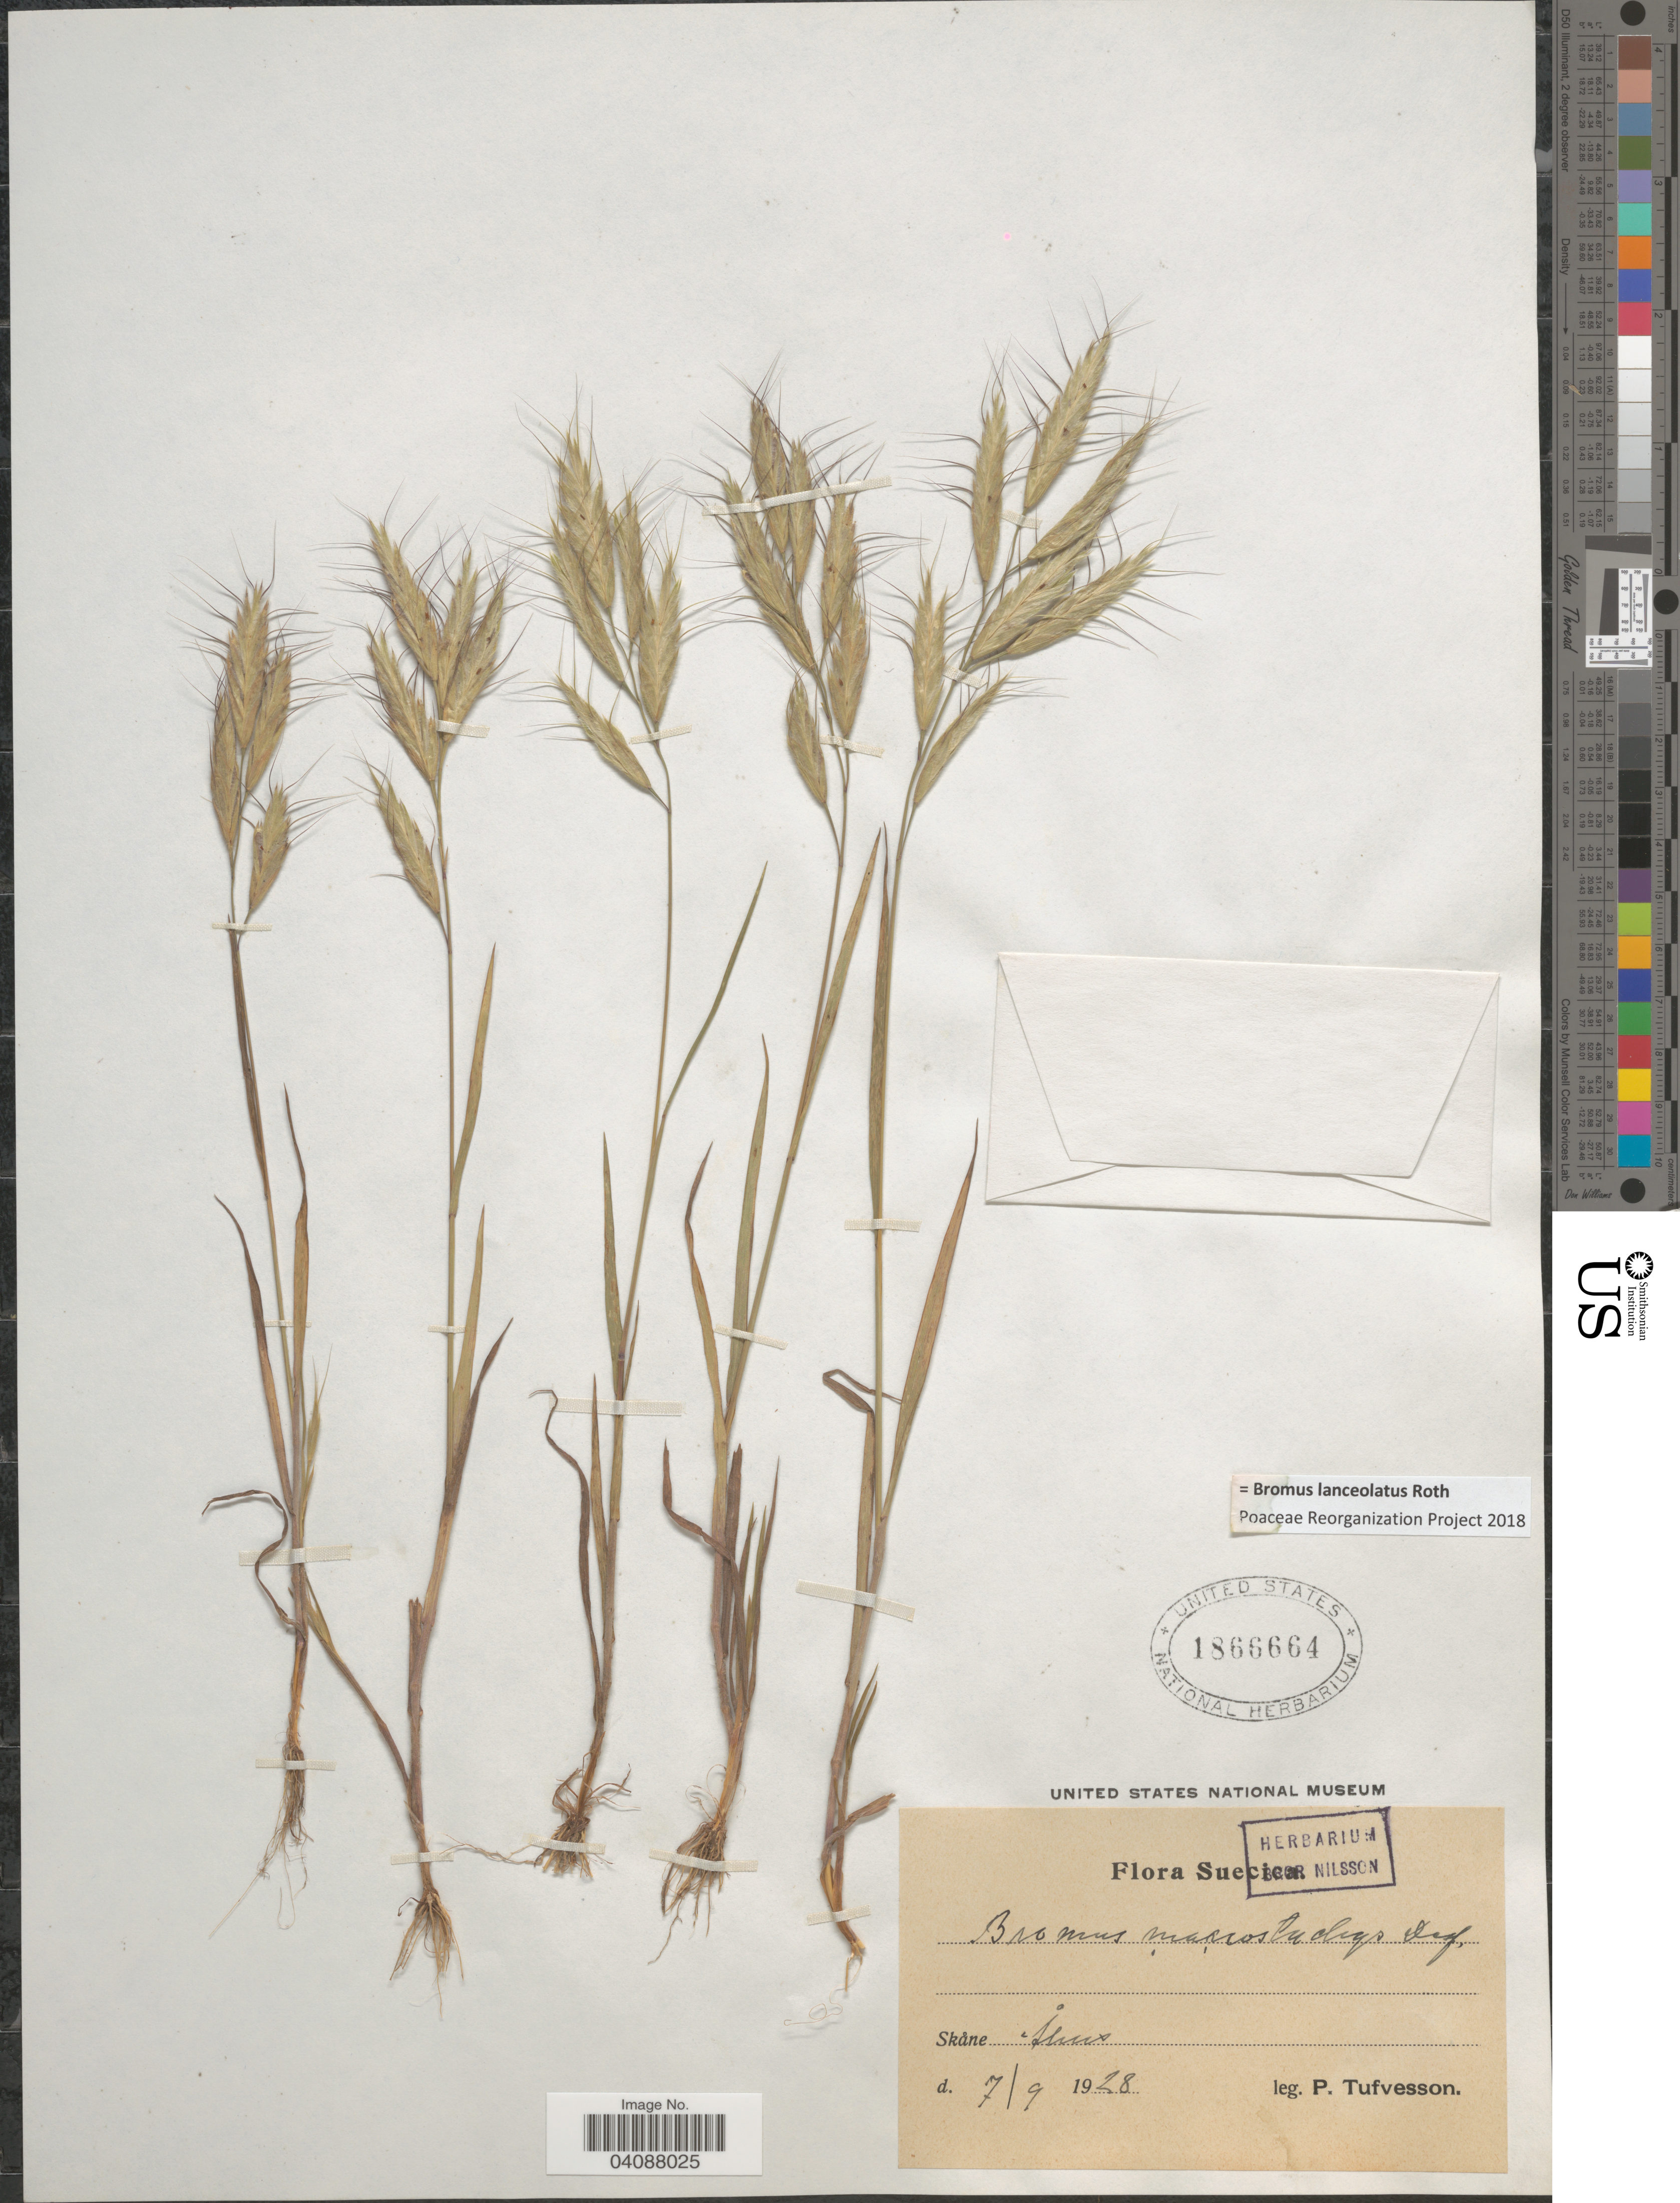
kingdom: Plantae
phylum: Tracheophyta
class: Liliopsida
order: Poales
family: Poaceae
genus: Bromus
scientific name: Bromus lanceolatus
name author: Roth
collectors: P. Tufvesson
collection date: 1928-09-07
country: Sweden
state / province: Skåne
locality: Åhus.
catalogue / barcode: US 1866664